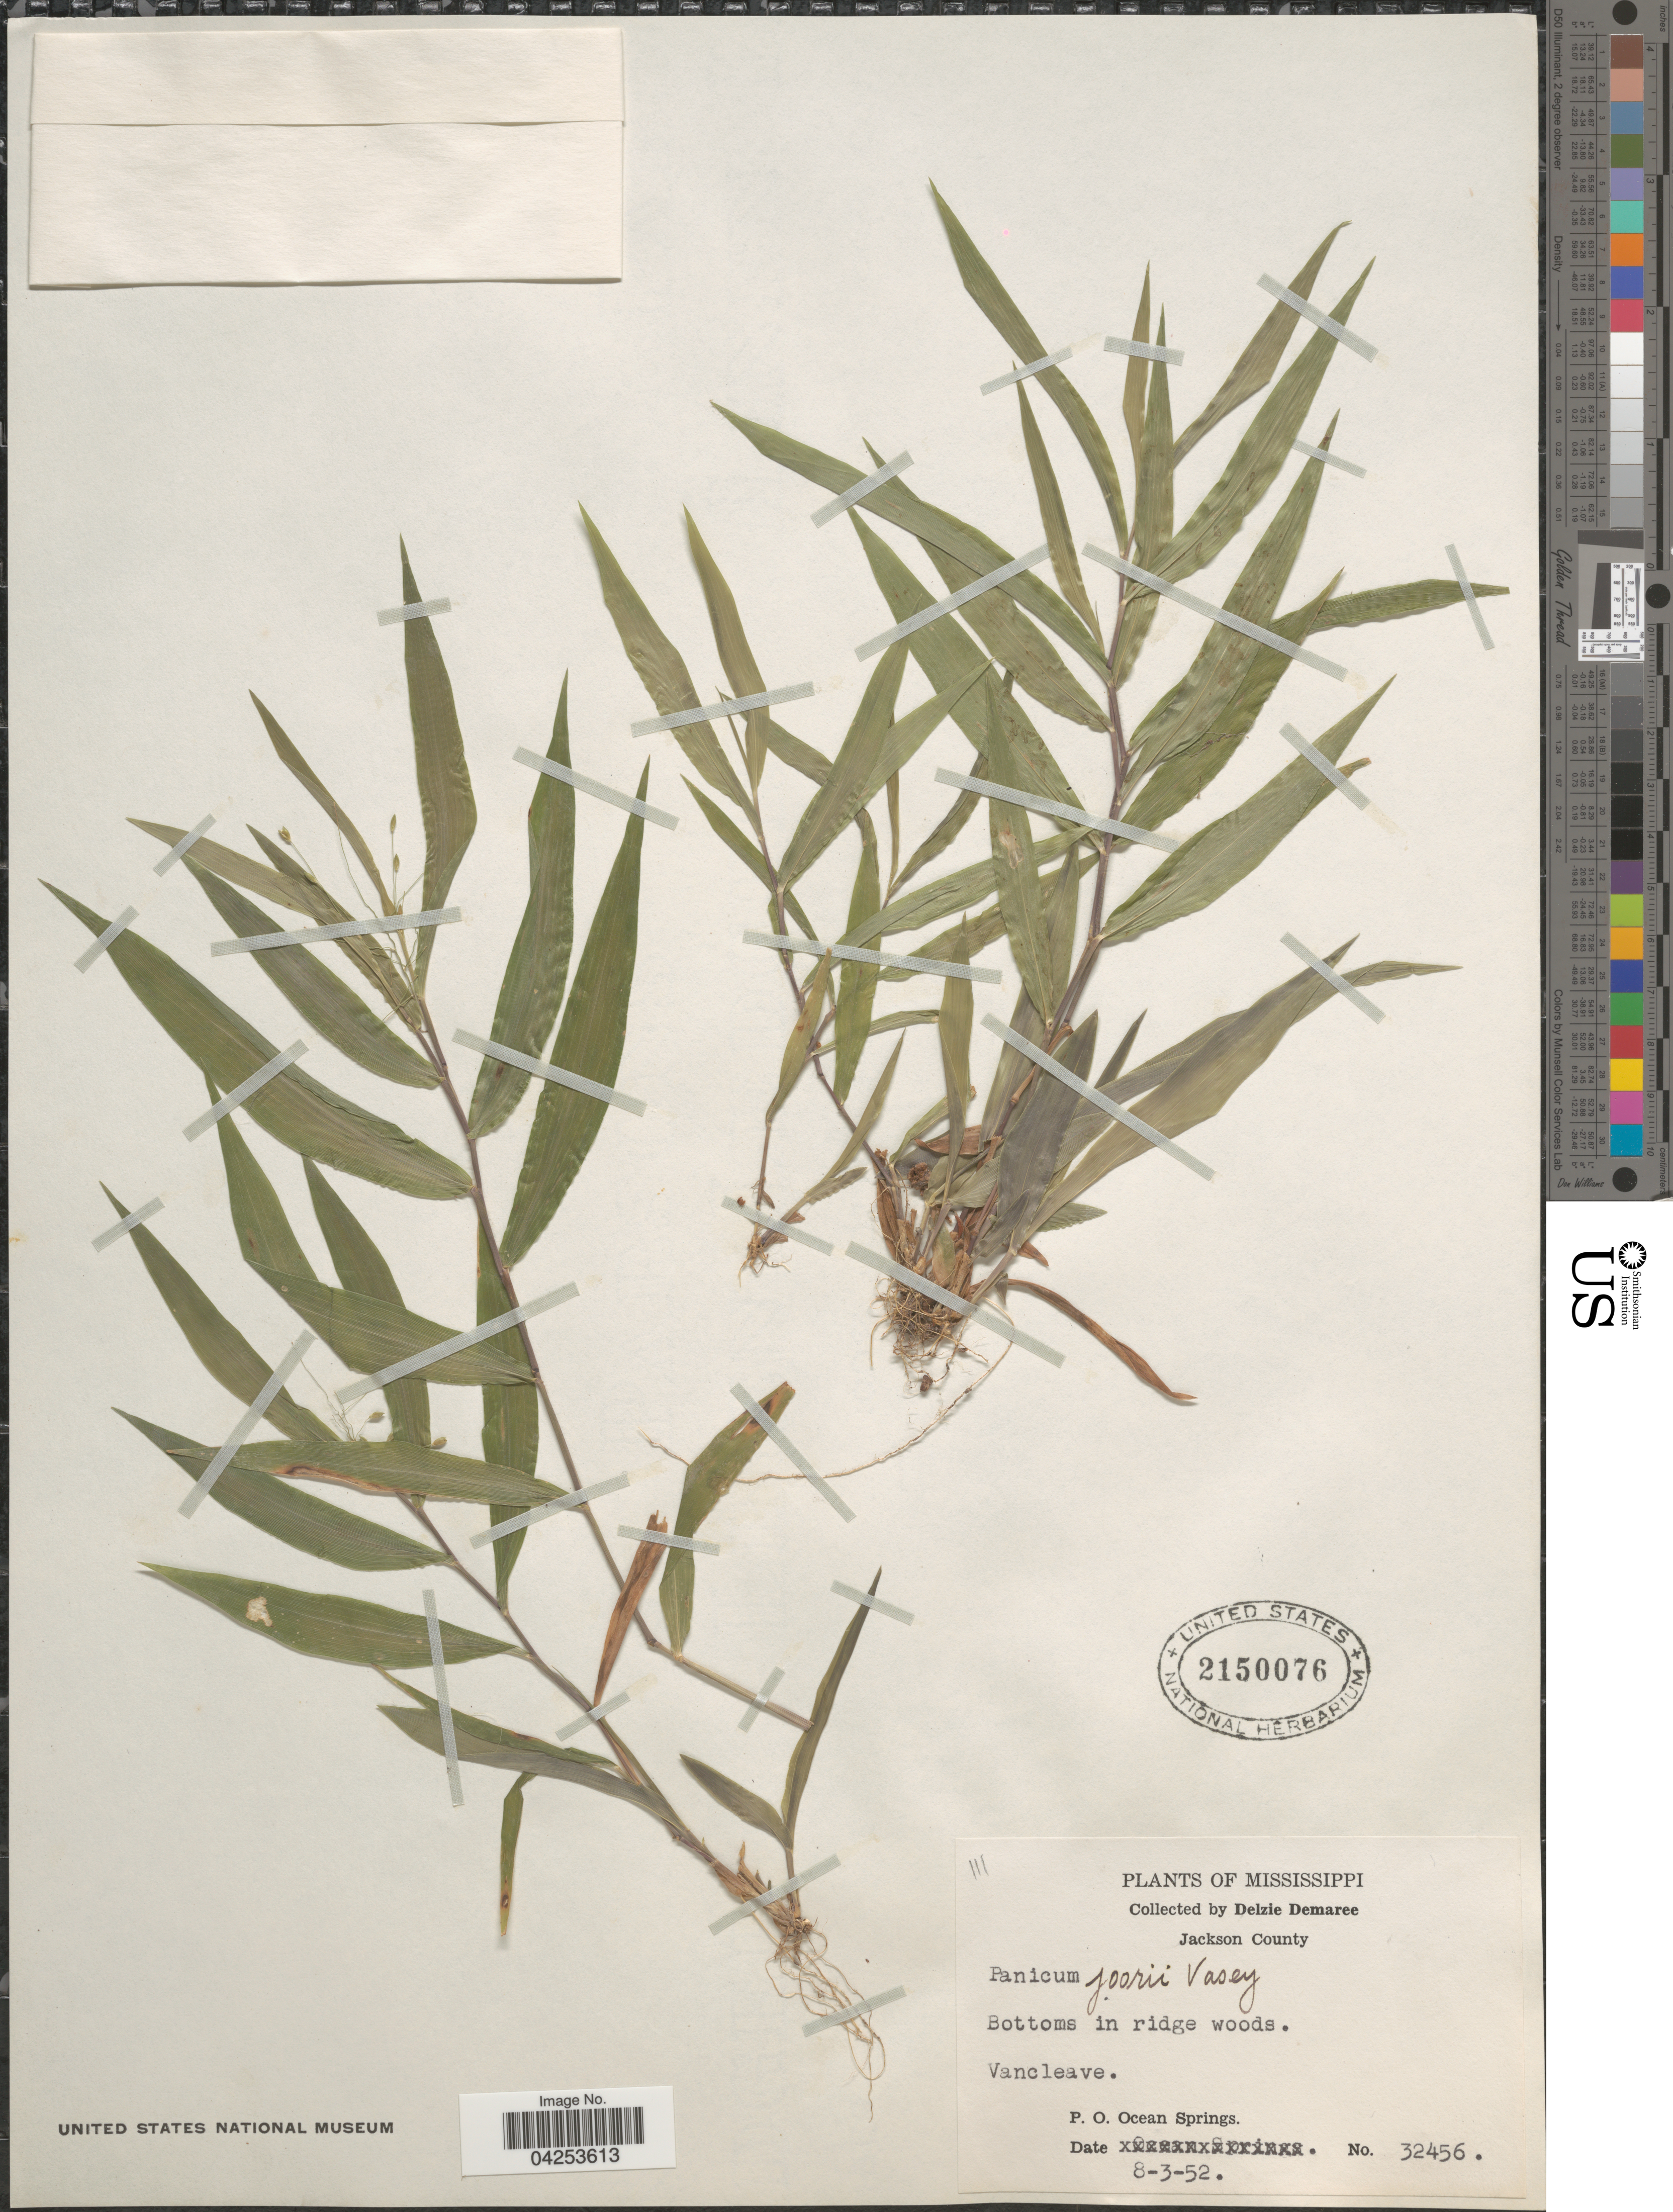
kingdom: Plantae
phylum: Tracheophyta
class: Liliopsida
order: Poales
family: Poaceae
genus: Dichanthelium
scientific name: Dichanthelium commutatum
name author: (Schult.) Gould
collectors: D. Demaree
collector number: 32456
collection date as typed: Transcribed d/m/y: 3/8/52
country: United States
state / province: Mississippi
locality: Jackson County. Bottoms in ridge woods. Vancleave. P. O. Ocean Springs.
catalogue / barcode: US 2150076